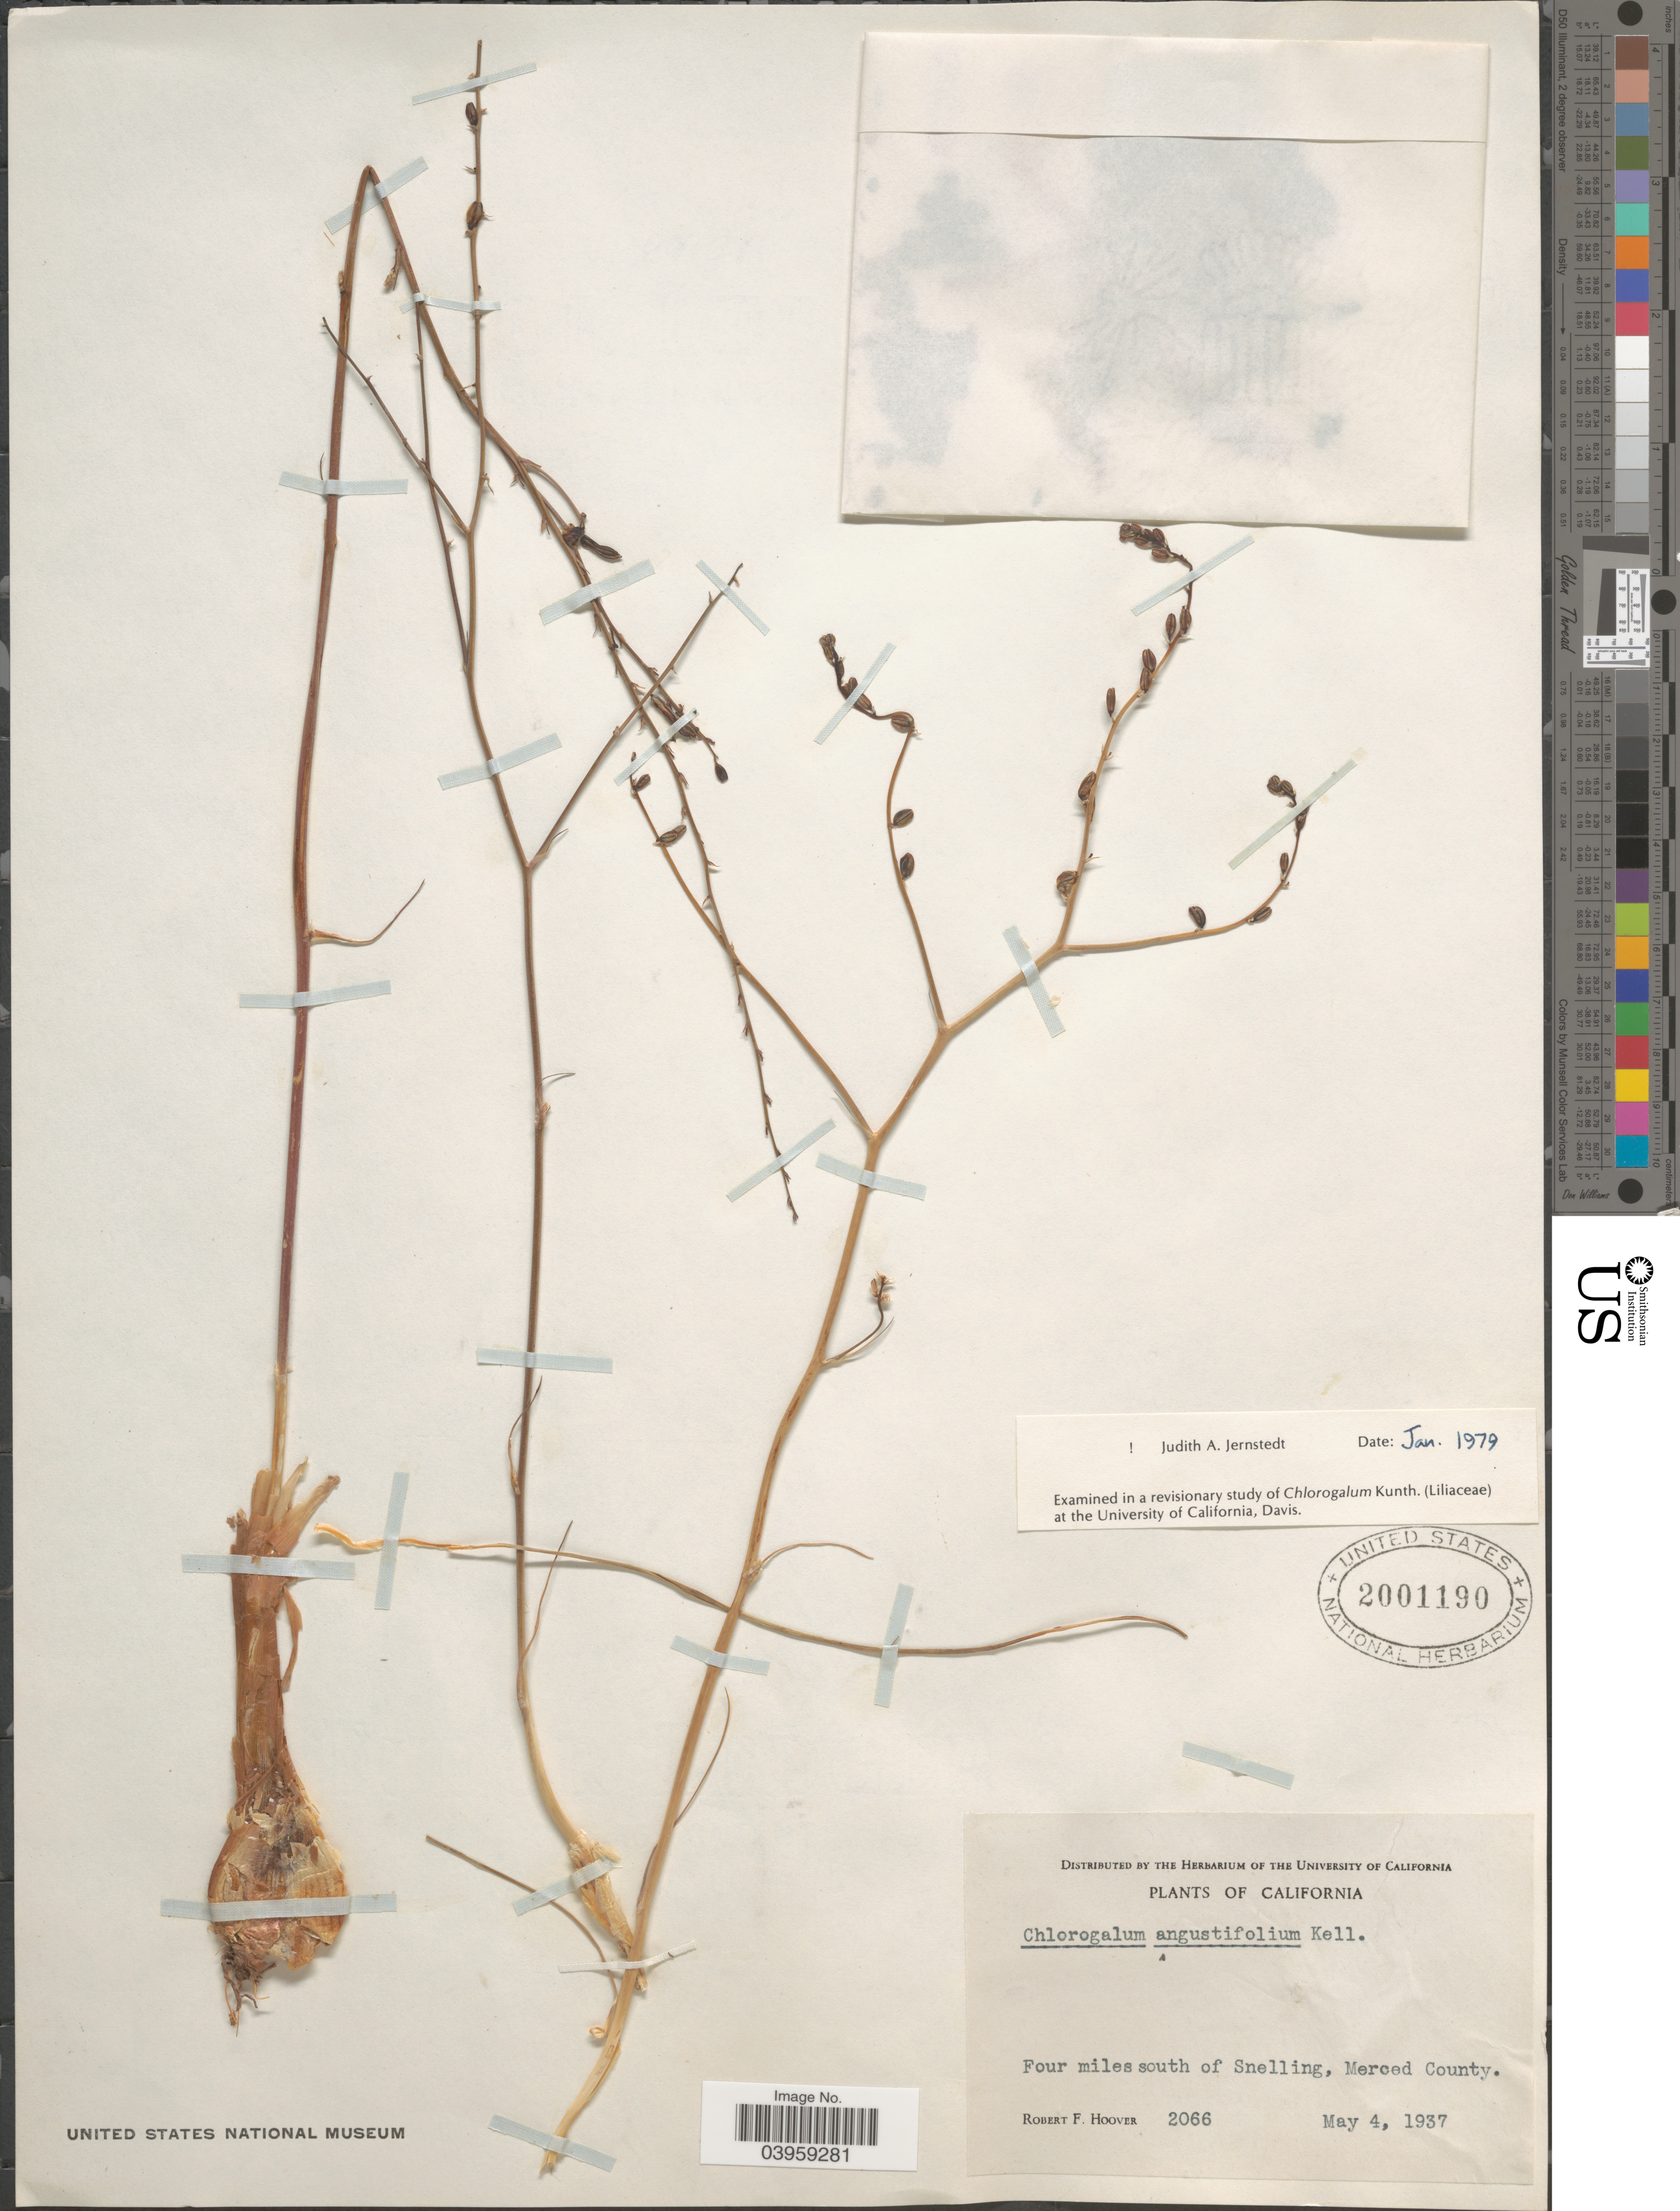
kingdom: Plantae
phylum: Tracheophyta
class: Liliopsida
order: Asparagales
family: Asparagaceae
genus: Chlorogalum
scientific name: Chlorogalum angustifolium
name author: Kellogg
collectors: R. F. Hoover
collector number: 2066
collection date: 1937-05-04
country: United States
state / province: California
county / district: Merced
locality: Four miles south of Snelling, Merced County.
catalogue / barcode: US 2001190